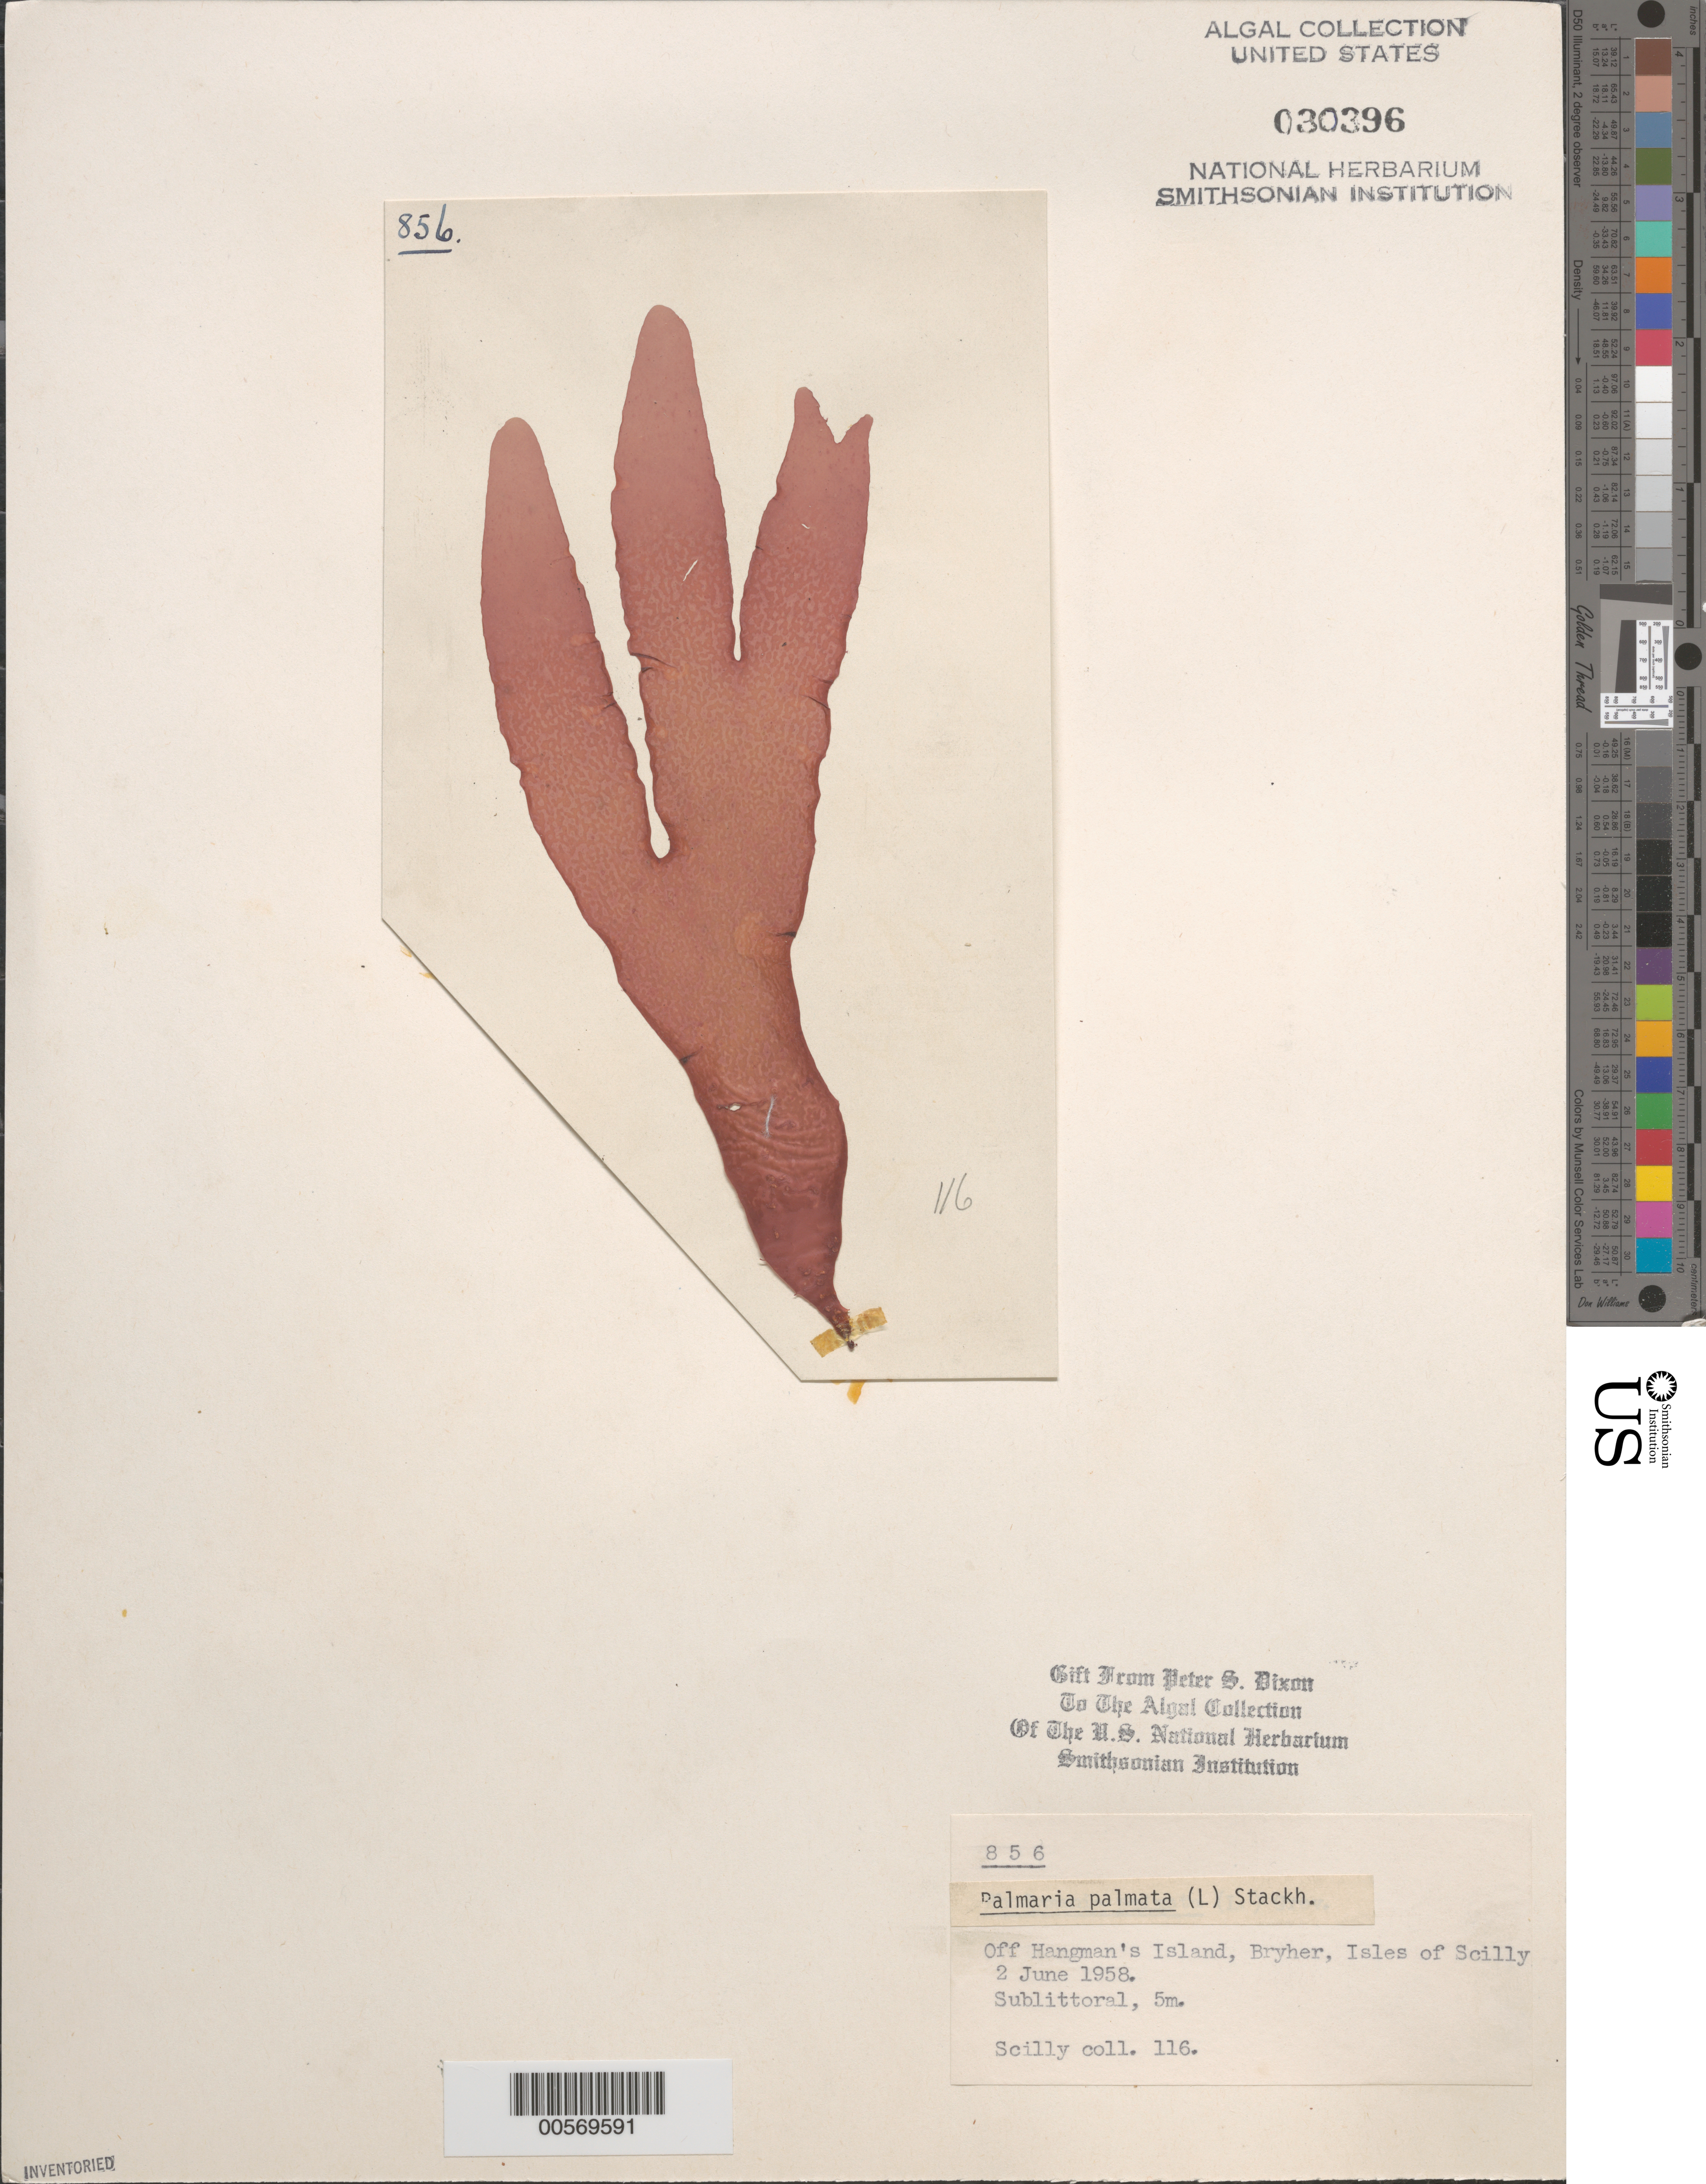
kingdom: Plantae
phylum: Rhodophyta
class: Florideophyceae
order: Palmariales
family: Palmariaceae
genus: Palmaria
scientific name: Palmaria palmata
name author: (L.) F. Weber & D. Mohr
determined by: Dixon, P. S.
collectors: P. S. Dixon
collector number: PSD 856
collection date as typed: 02 Jun 1958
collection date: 1958-06-02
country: United Kingdom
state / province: England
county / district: Council of the Isles of Scilly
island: Bryher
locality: Off Hangman's Island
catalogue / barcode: US 30396